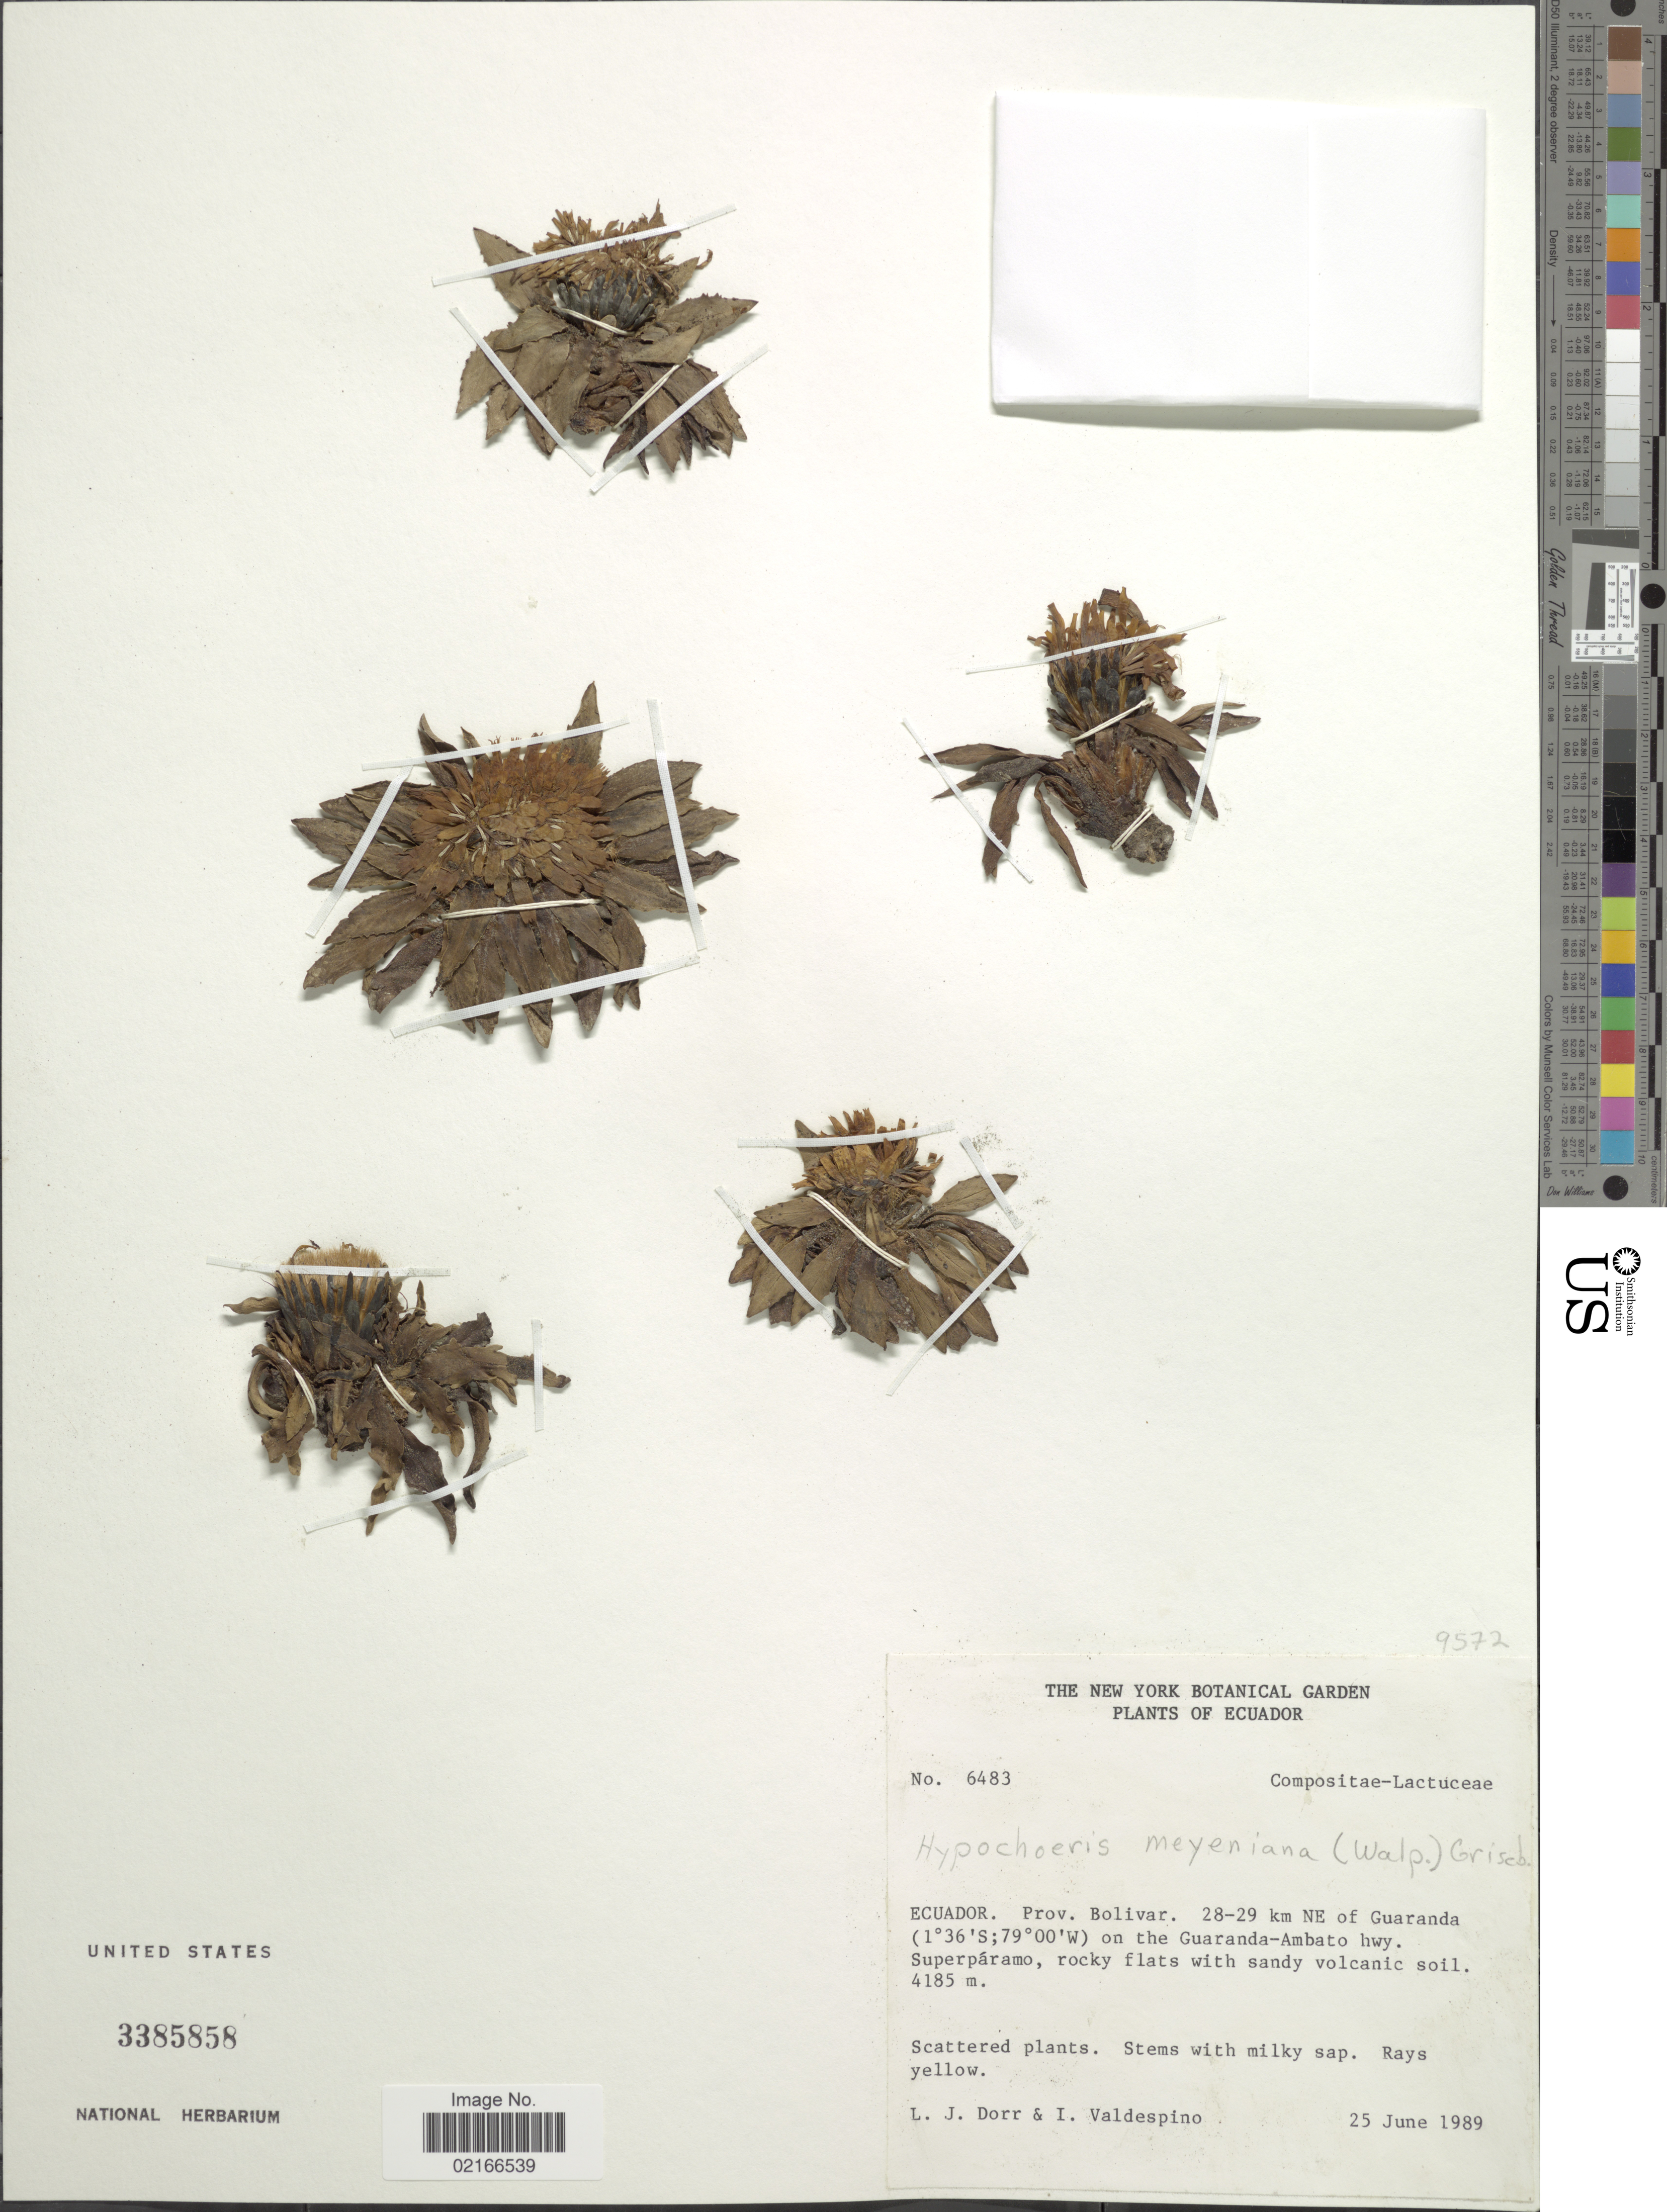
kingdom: Plantae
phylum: Tracheophyta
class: Magnoliopsida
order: Asterales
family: Asteraceae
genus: Hypochaeris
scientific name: Hypochaeris meyeniana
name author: (Walp.) Benth. & Hook. f. ex Griseb.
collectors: L. J. Dorr & I. A. Valdespino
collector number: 6483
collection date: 1989-06-25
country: Ecuador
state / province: Bolívar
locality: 28-29 km NE of Guaranda on the Guaranda-Ambato hwy.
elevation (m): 4185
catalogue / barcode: US 3385858